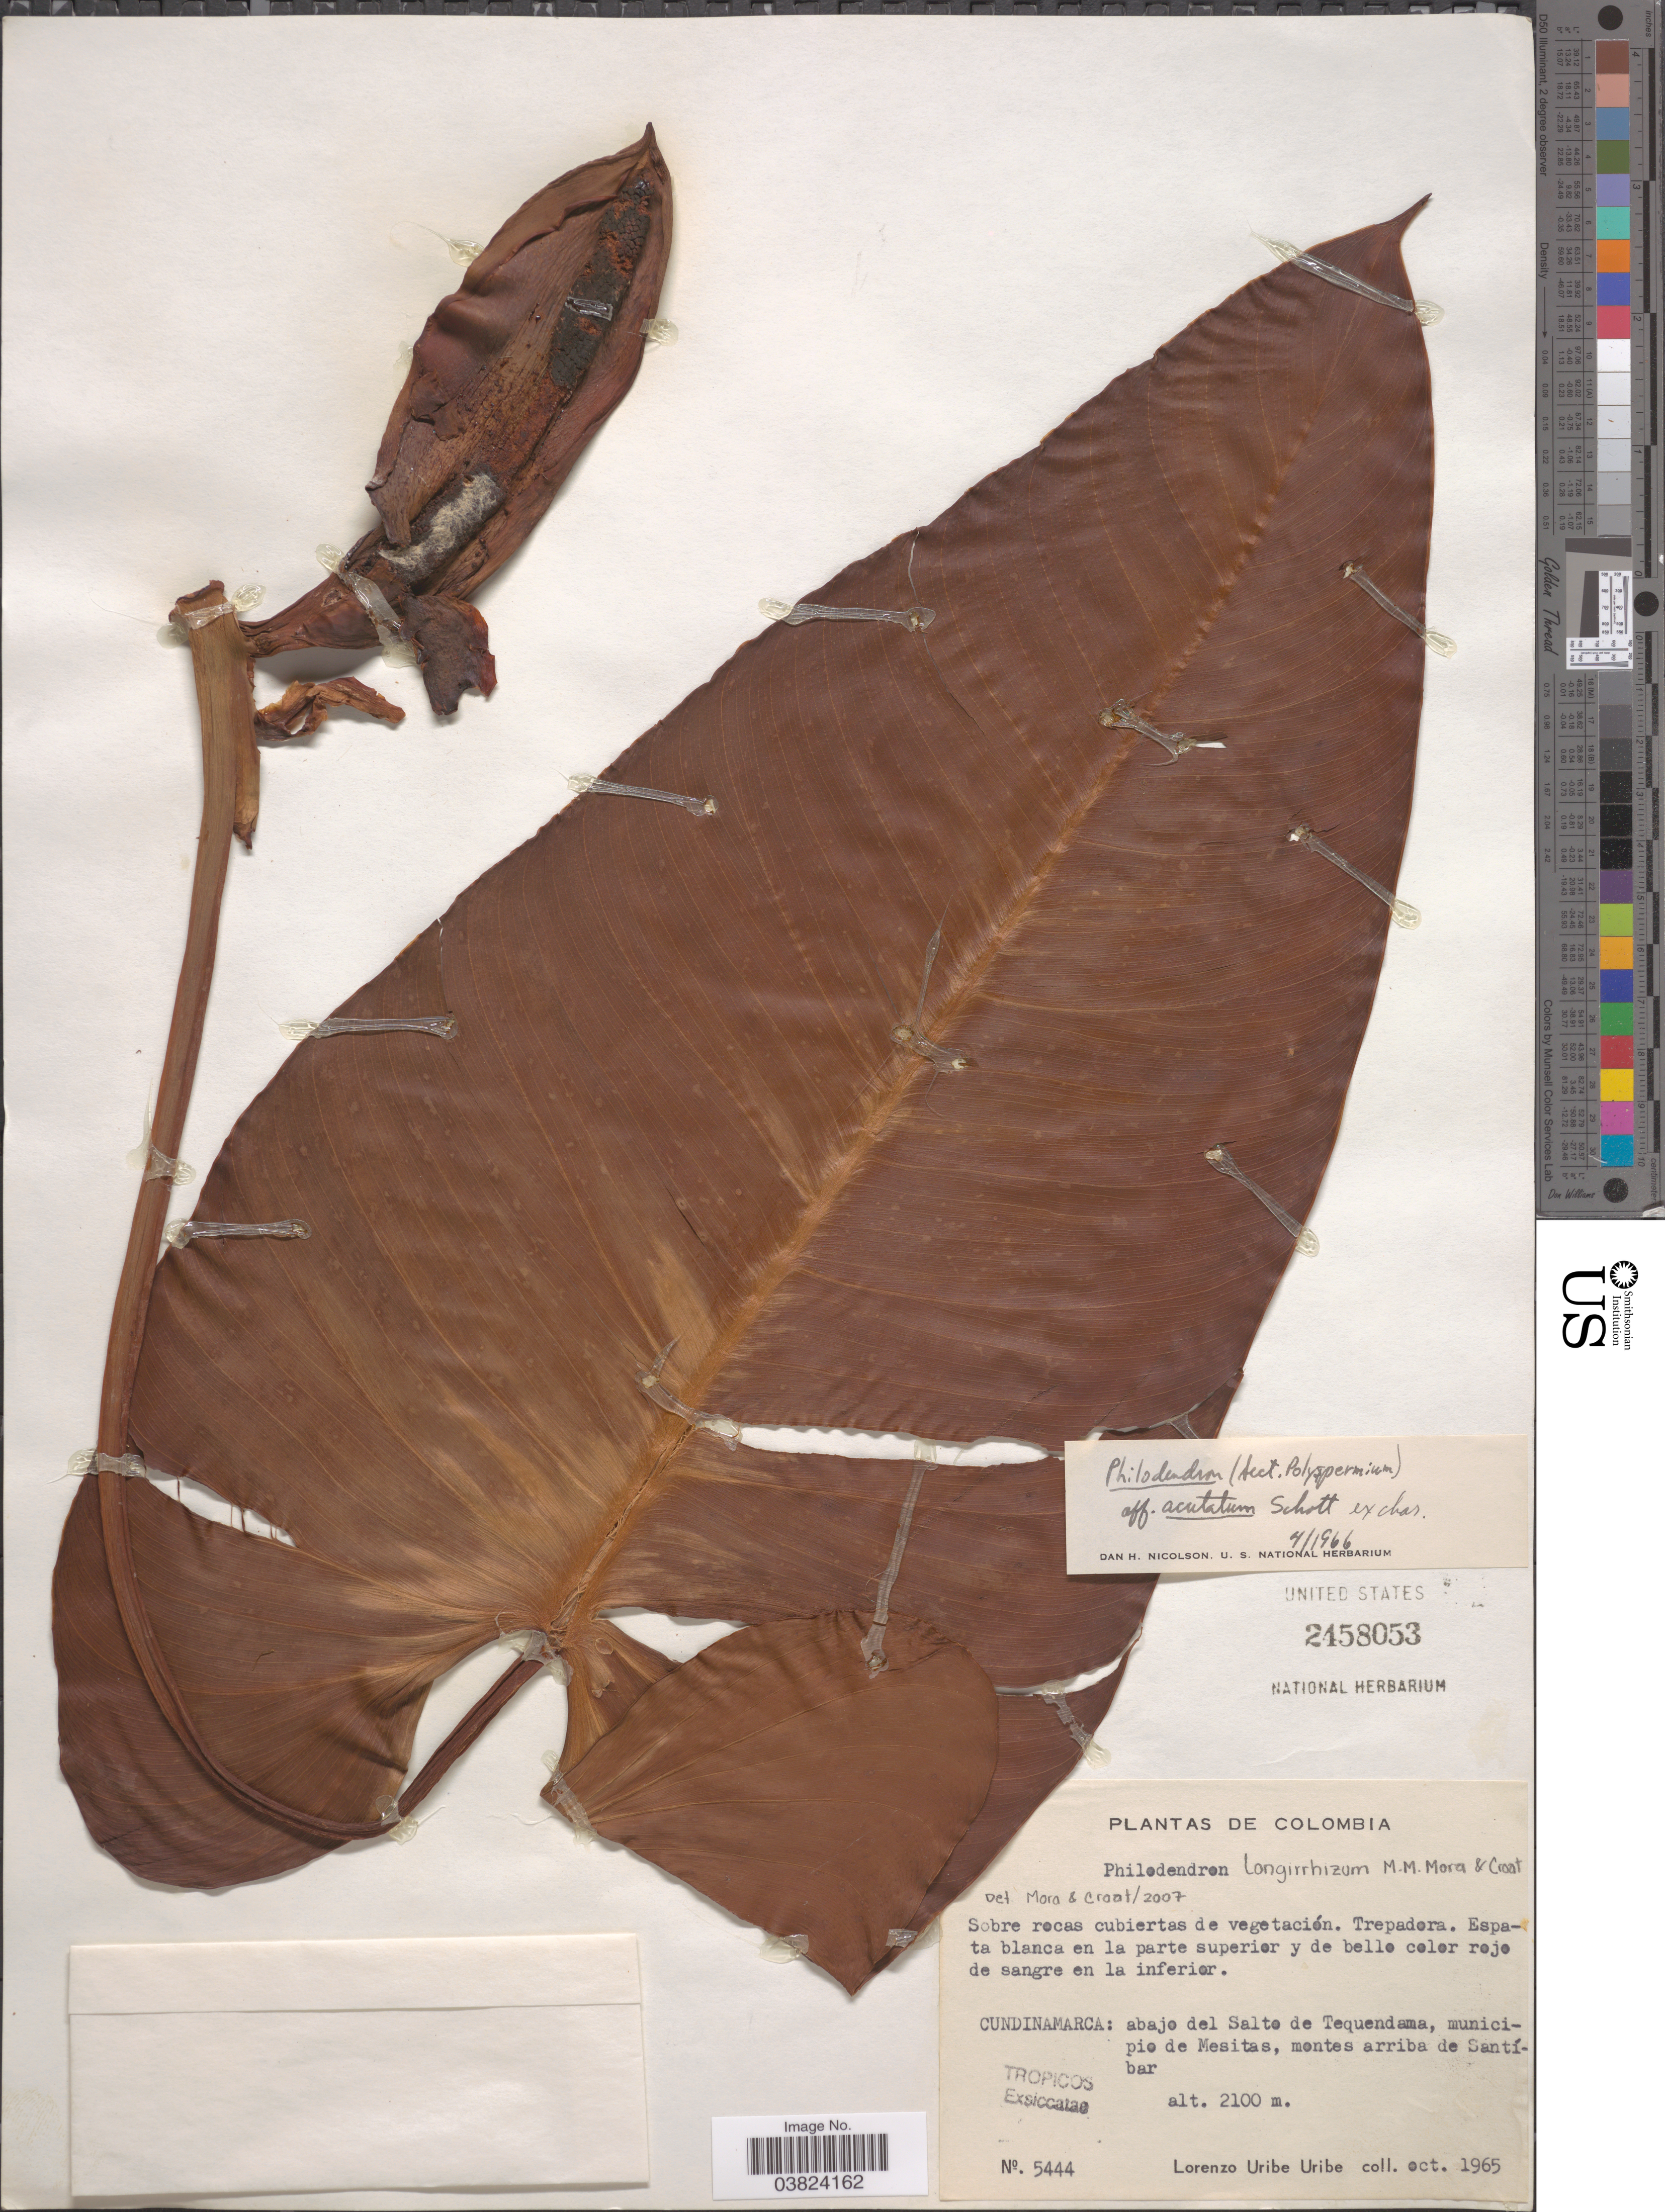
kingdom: Plantae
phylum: Tracheophyta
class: Liliopsida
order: Alismatales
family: Araceae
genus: Philodendron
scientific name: Philodendron longirrhizum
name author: M.M. Mora & Croat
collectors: L. Uribe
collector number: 5444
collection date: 1965-10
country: Colombia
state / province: Cundinamarca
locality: Abajo del Salto de Tequendama, municipio de Mesitas, montes arriba de Santíbar.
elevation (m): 2100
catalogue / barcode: US 2458053